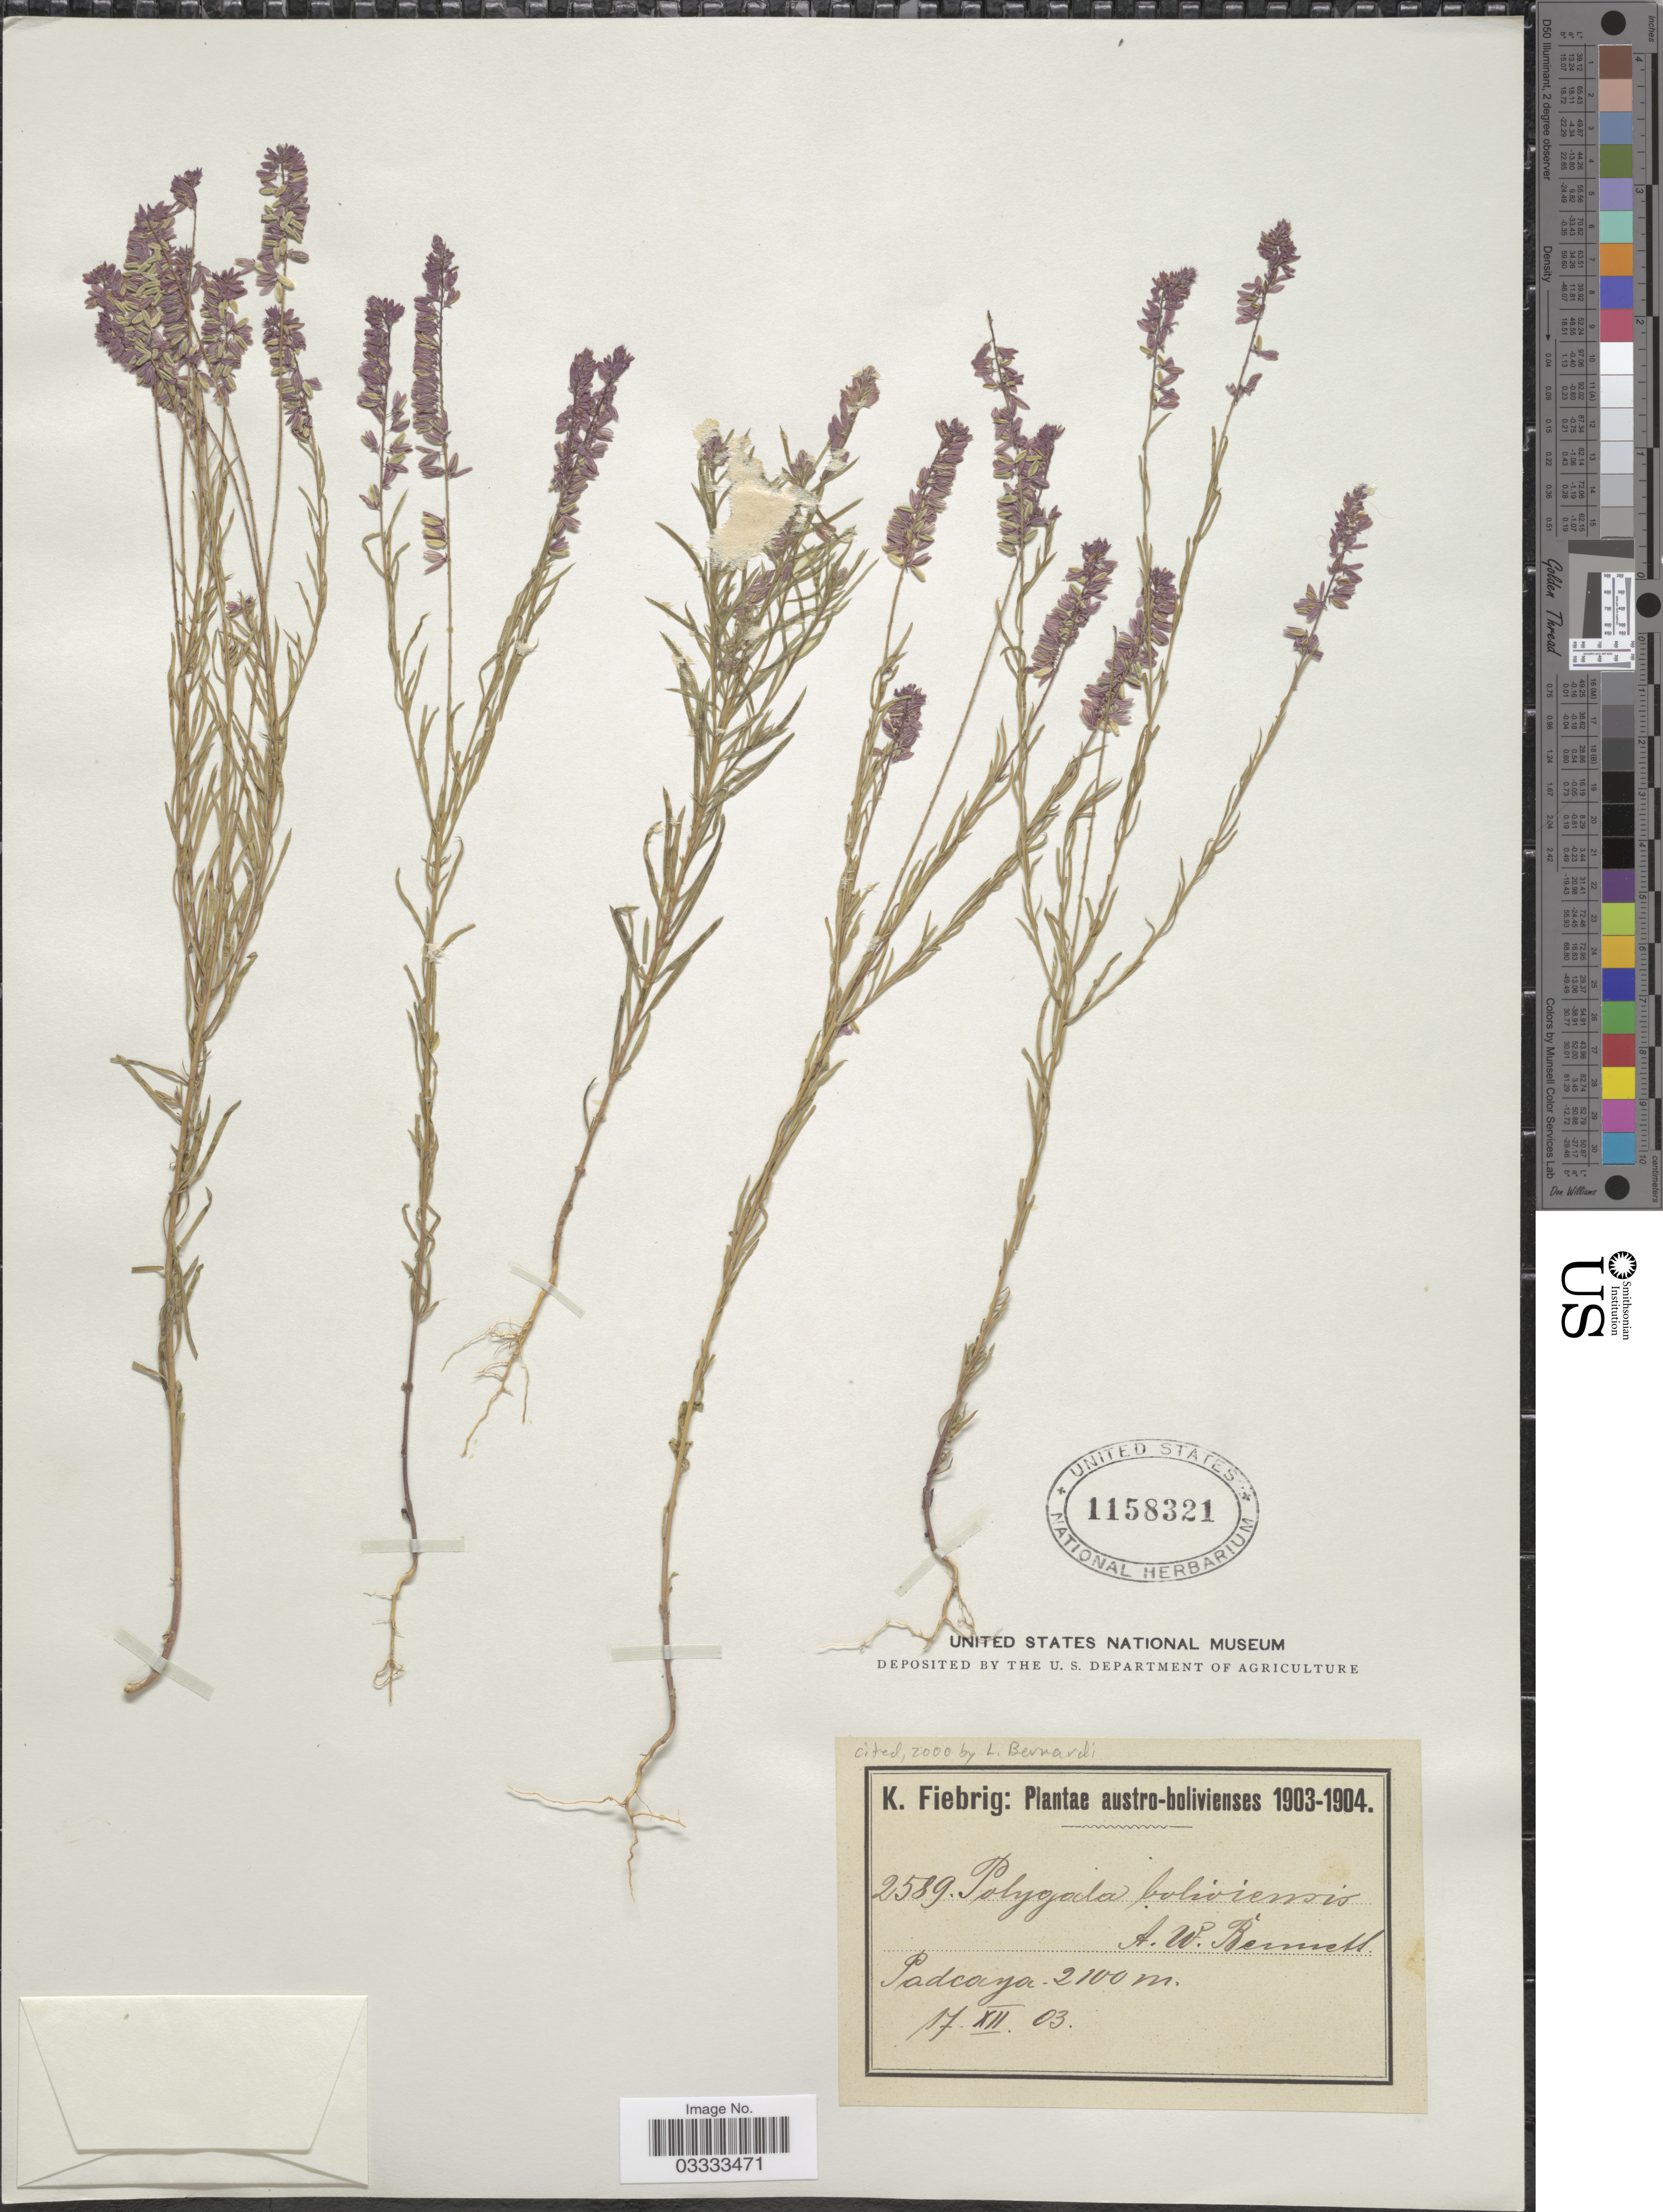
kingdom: Plantae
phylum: Tracheophyta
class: Magnoliopsida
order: Fabales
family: Polygalaceae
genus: Polygala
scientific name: Polygala boliviensis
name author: A.W. Benn.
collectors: K. Fiebrig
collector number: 2589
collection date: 1903-12-17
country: Bolivia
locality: Austro-bolivienses. Padcaya.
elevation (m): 2100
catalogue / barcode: US 1158321